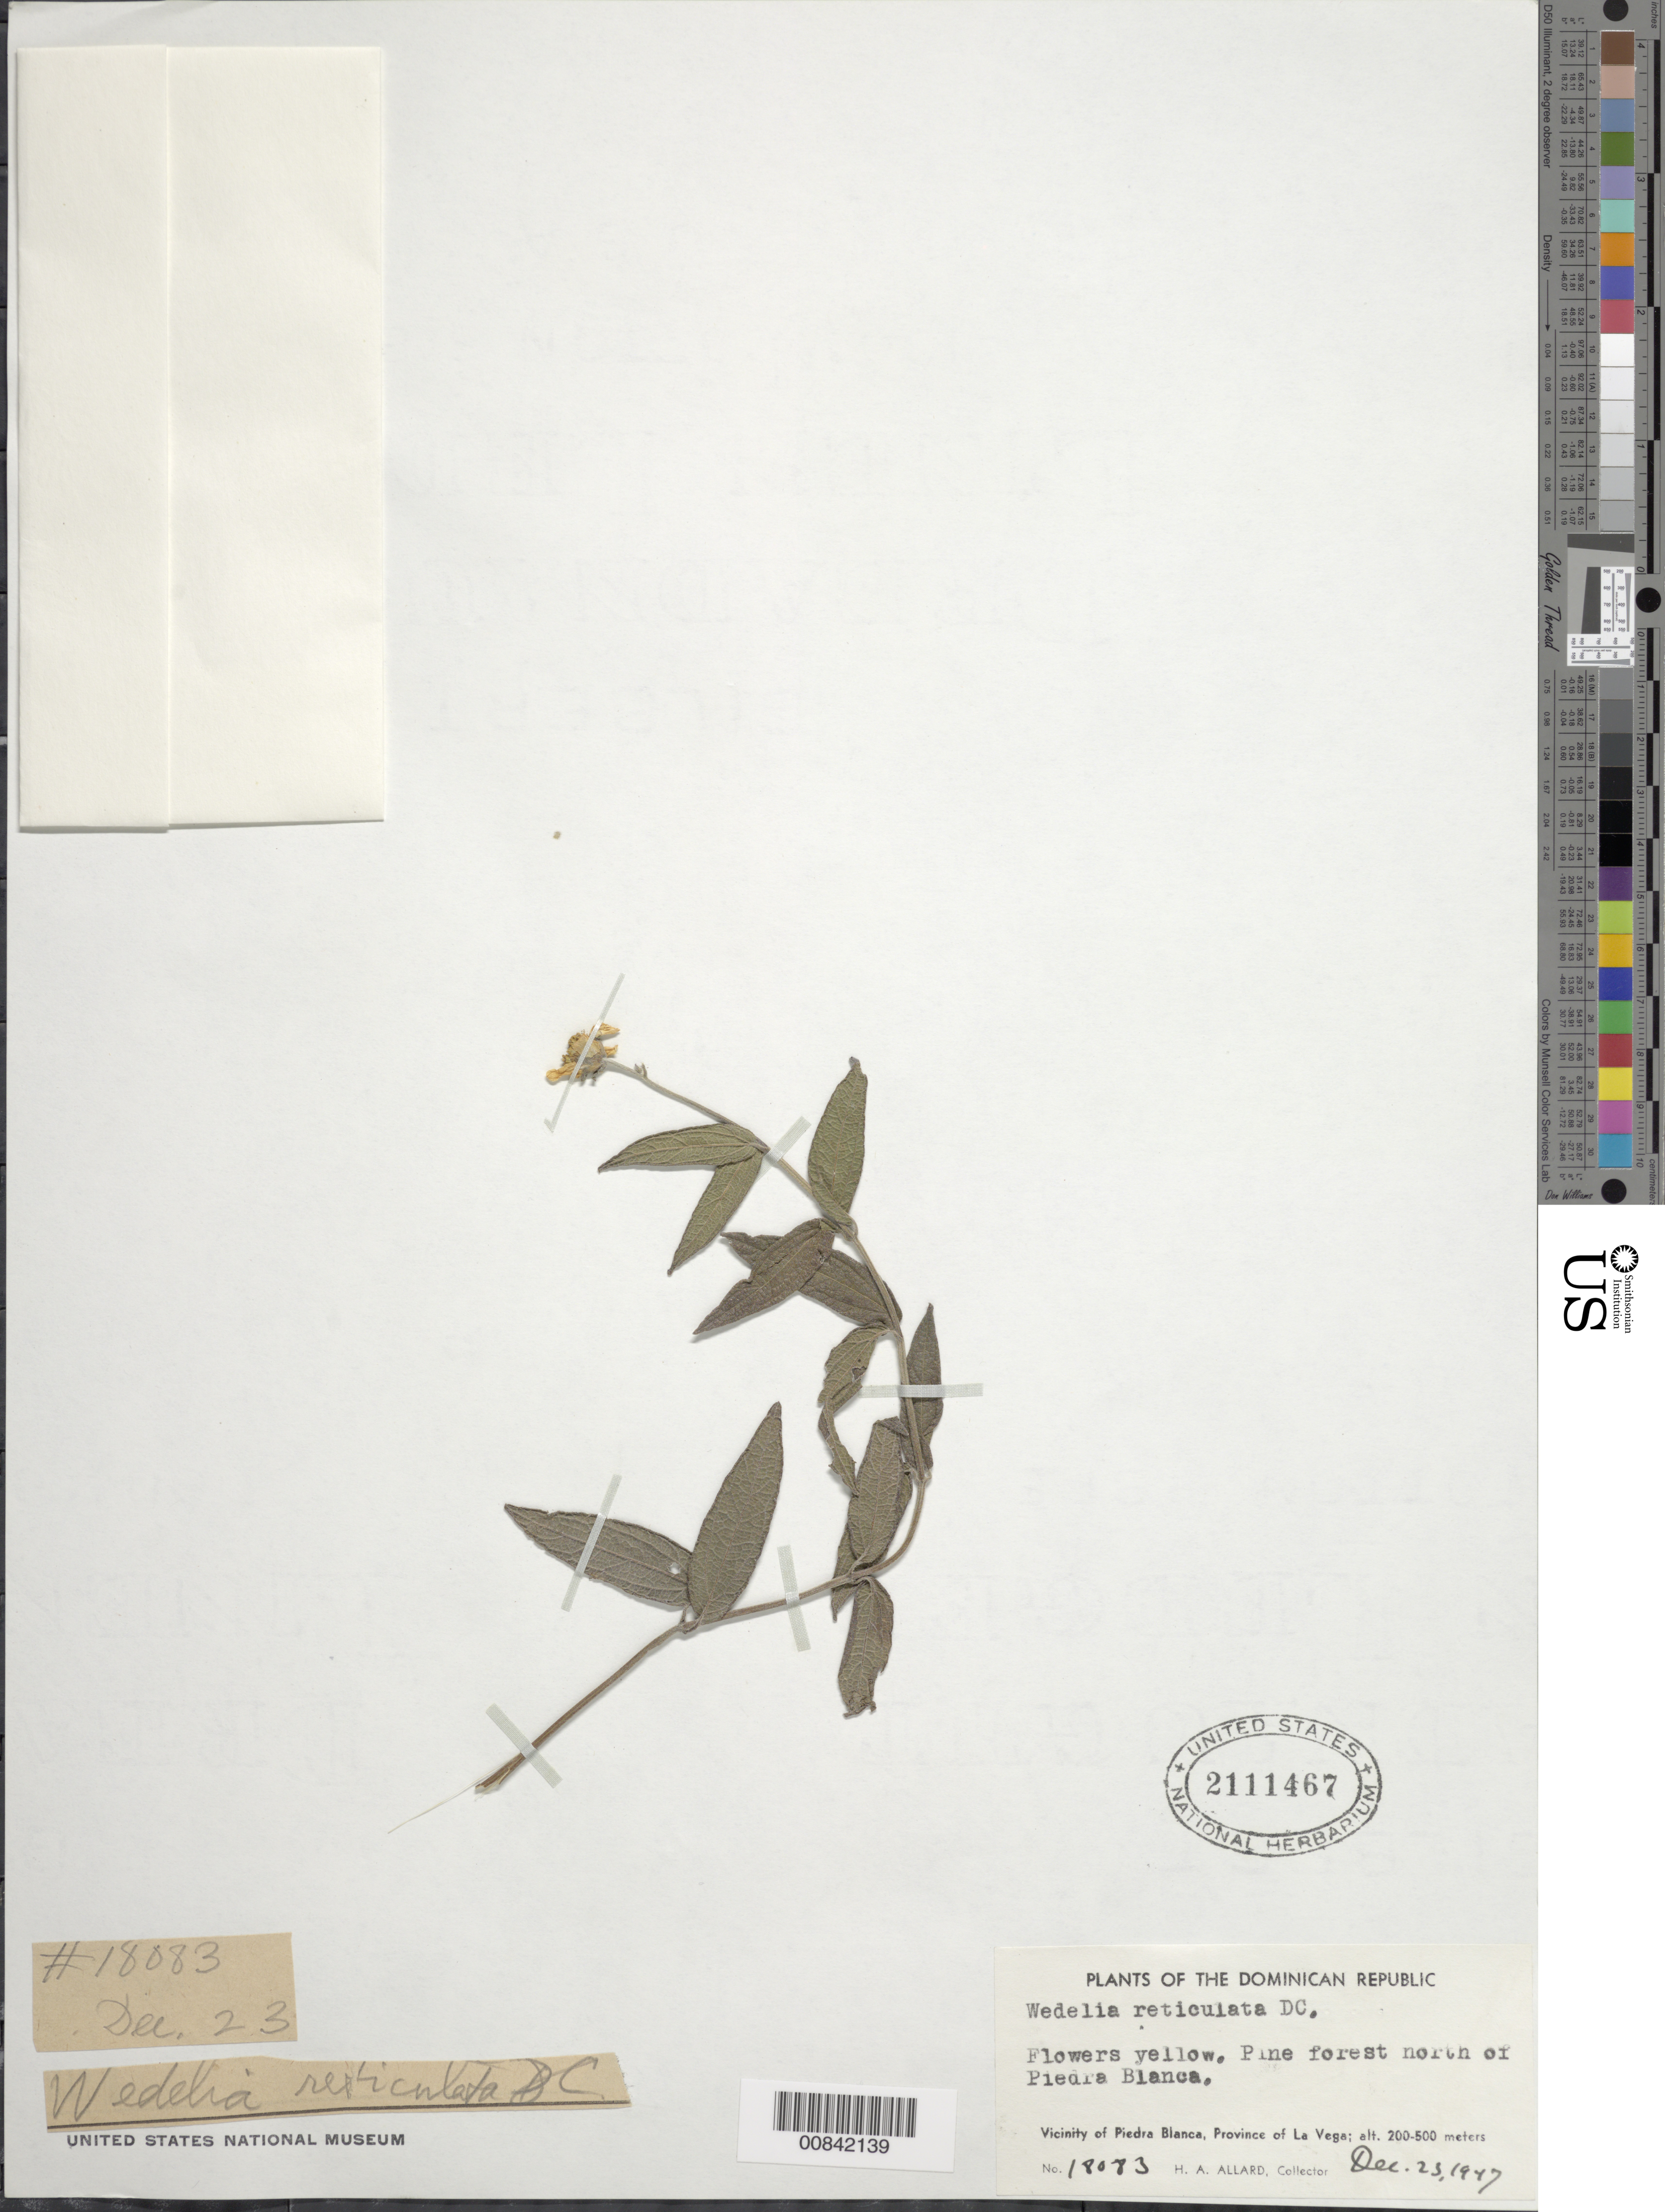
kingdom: Plantae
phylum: Tracheophyta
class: Magnoliopsida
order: Asterales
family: Asteraceae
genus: Wedelia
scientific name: Wedelia reticulata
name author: DC.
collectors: H. A. Allard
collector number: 18083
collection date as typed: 23 Dec 1947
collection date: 1947-12-23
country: Dominican Republic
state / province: La Vega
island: Hispaniola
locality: Vicinity of Piedra Blanca, N of town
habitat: Pine forest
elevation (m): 200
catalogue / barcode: US 2111467